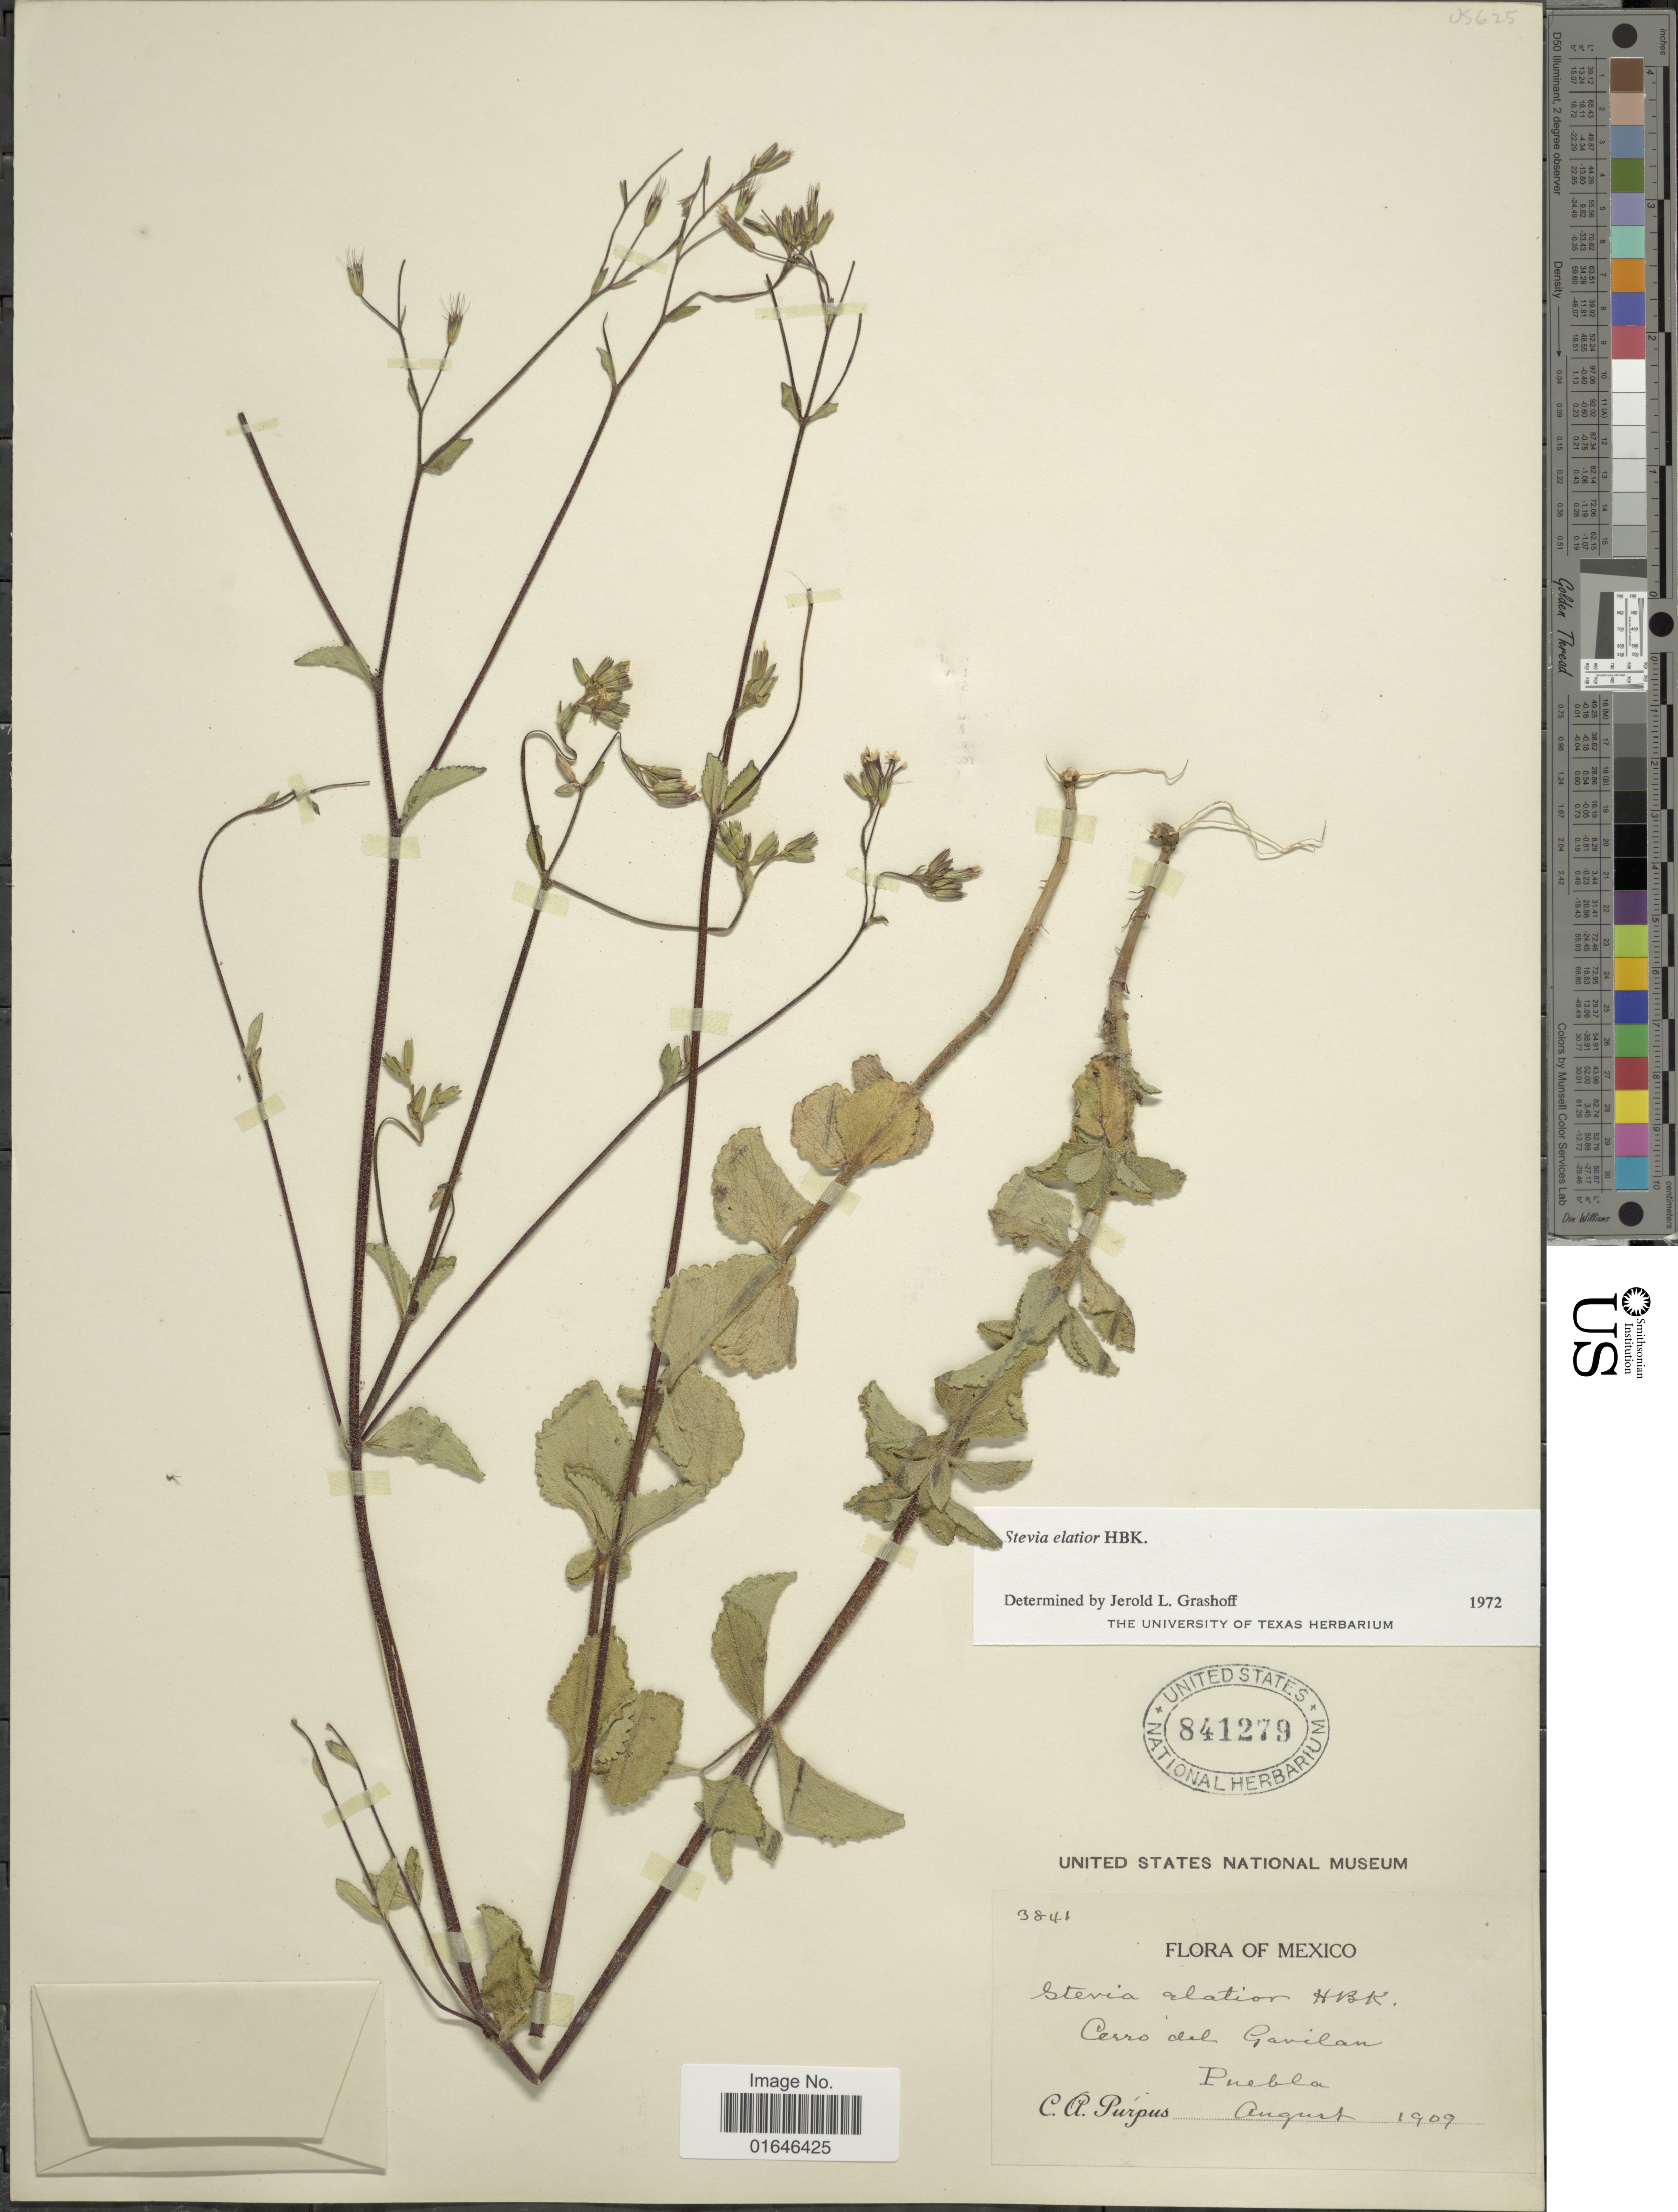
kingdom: Plantae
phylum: Tracheophyta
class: Magnoliopsida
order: Asterales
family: Asteraceae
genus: Stevia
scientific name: Stevia elatior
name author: Kunth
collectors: C. A. Purpus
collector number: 3841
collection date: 1909-08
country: Mexico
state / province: Puebla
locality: Cerro del Gavilan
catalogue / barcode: US 841279